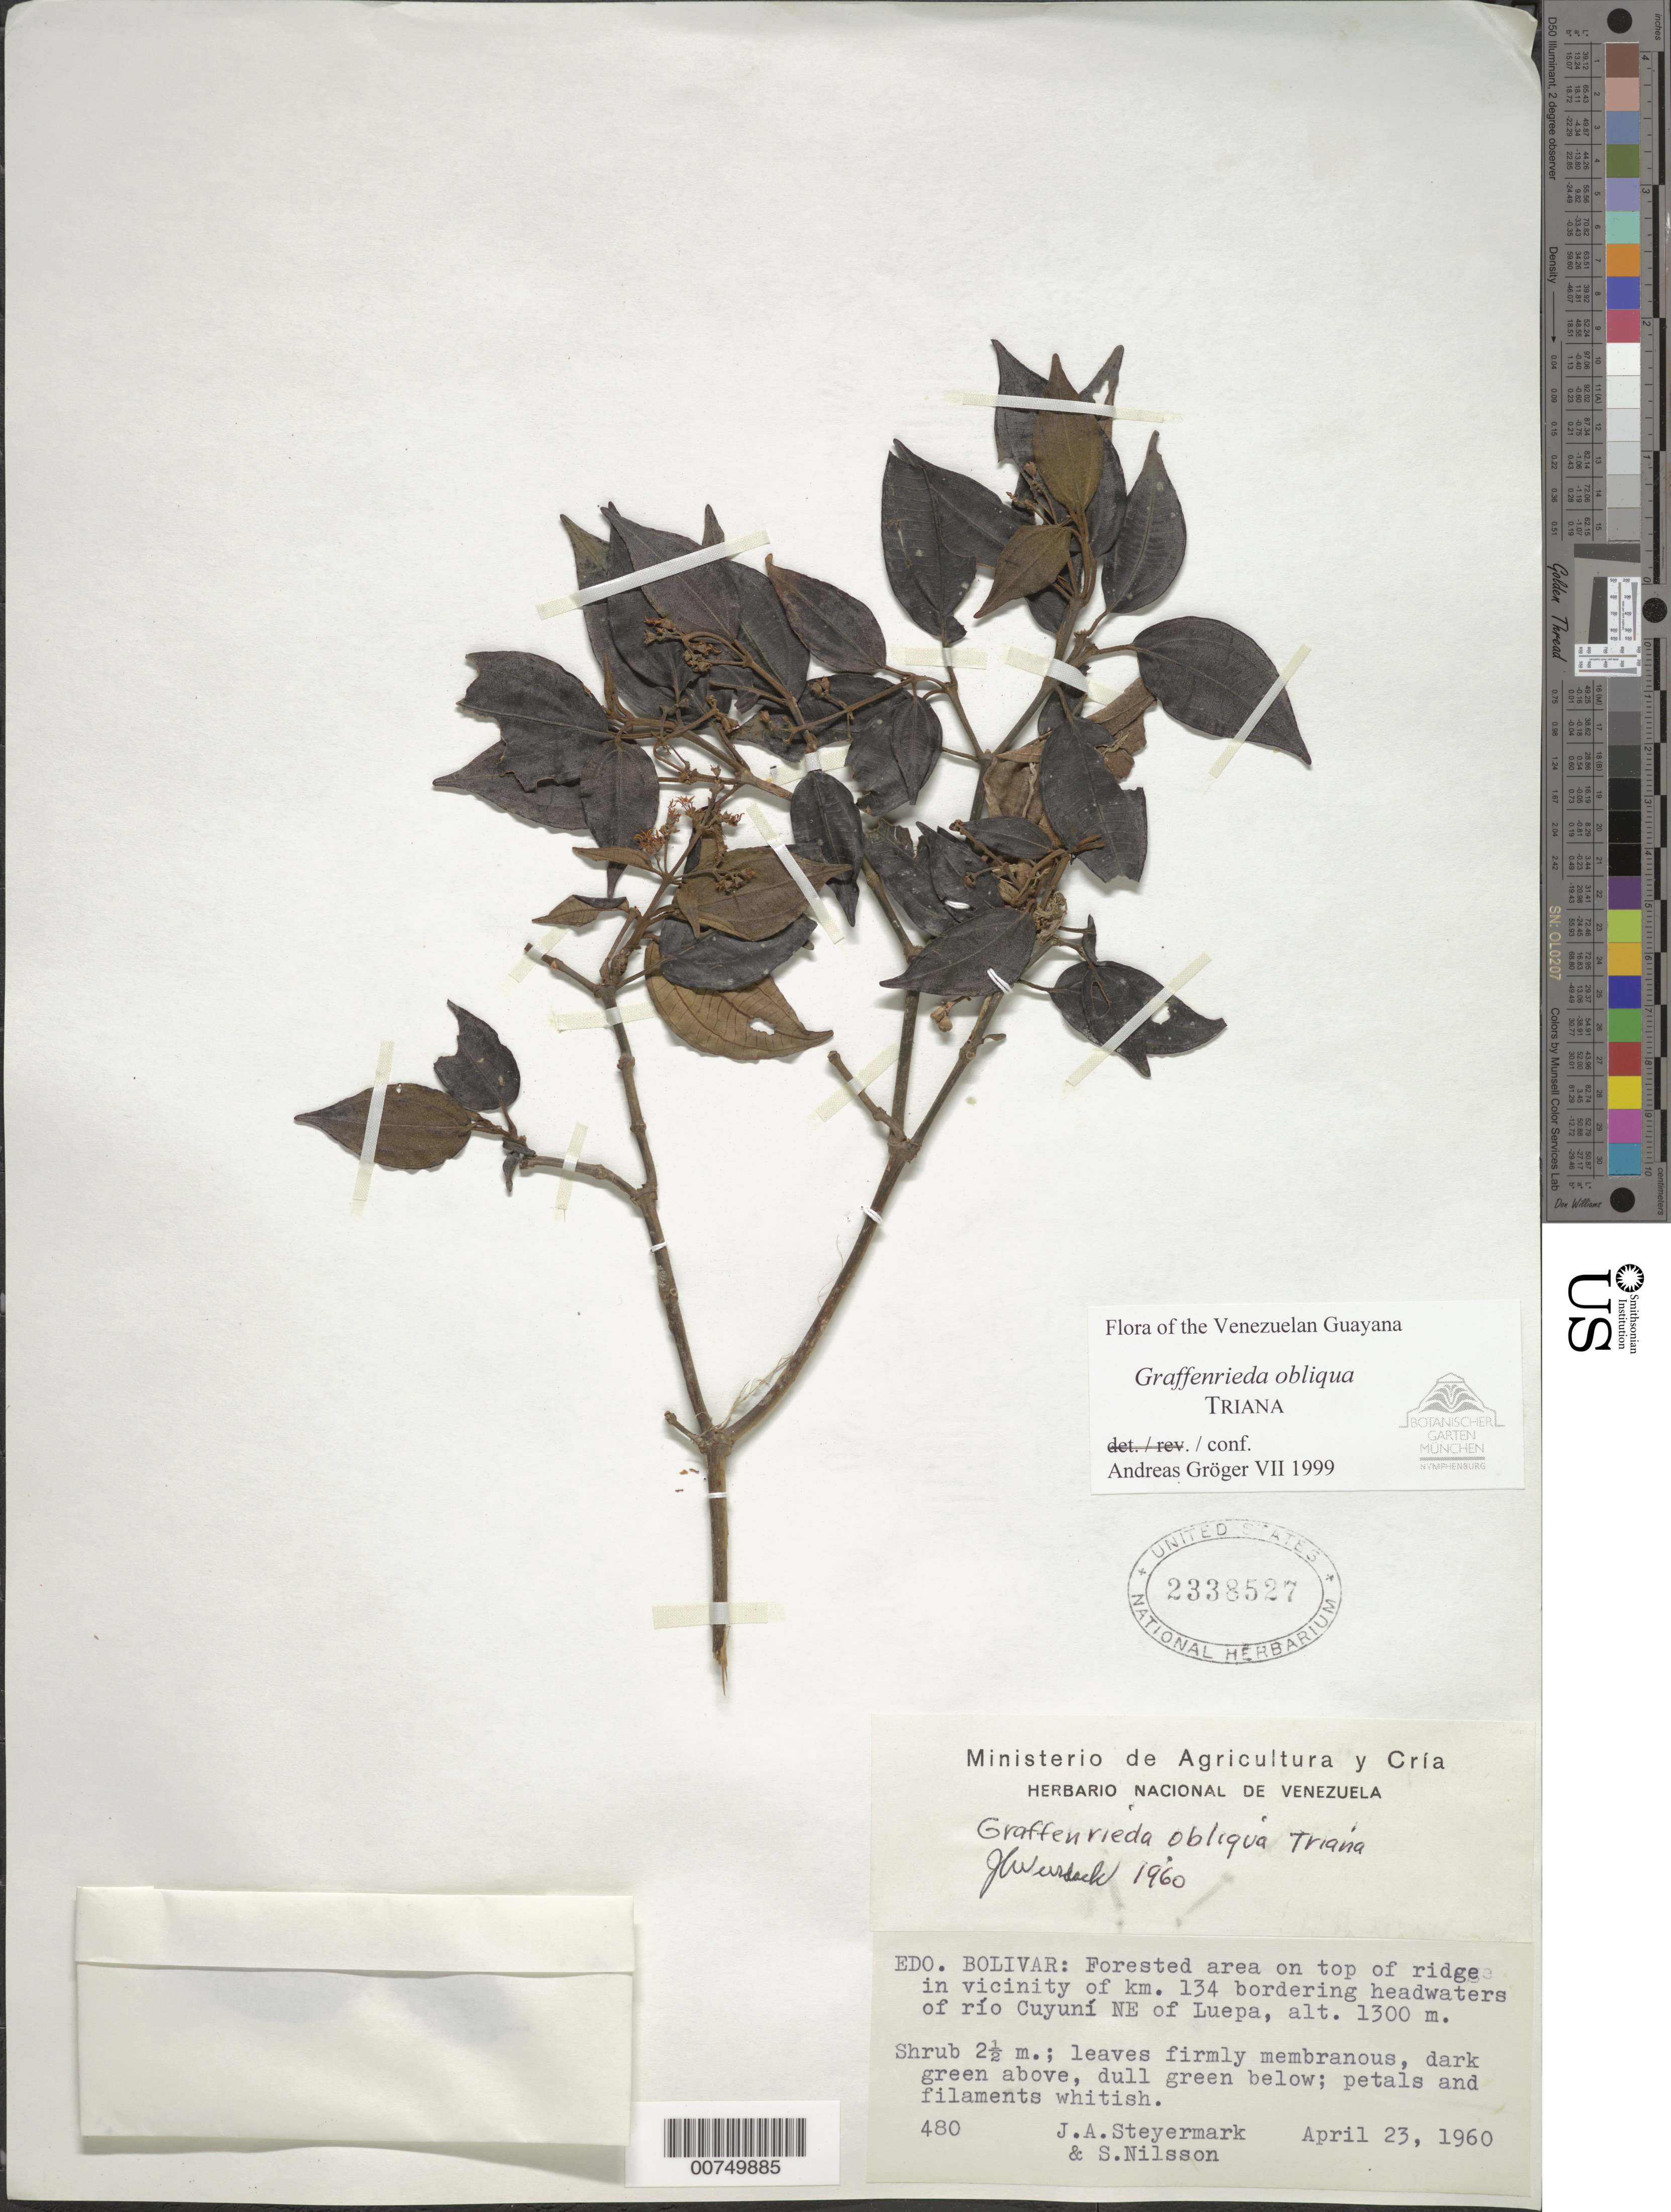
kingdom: Plantae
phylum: Tracheophyta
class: Magnoliopsida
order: Myrtales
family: Melastomataceae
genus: Graffenrieda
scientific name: Graffenrieda obliqua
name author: Triana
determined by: Gröger, A.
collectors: J. Steyermark & S. Nilsson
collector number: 60 480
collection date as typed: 23-Apr-60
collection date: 1960-04-23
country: Venezuela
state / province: Bolívar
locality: Río Cuyuni headwaters, km 134, NE of Luepa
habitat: Forested area on top of ridge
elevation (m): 1300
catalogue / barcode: US 2338527